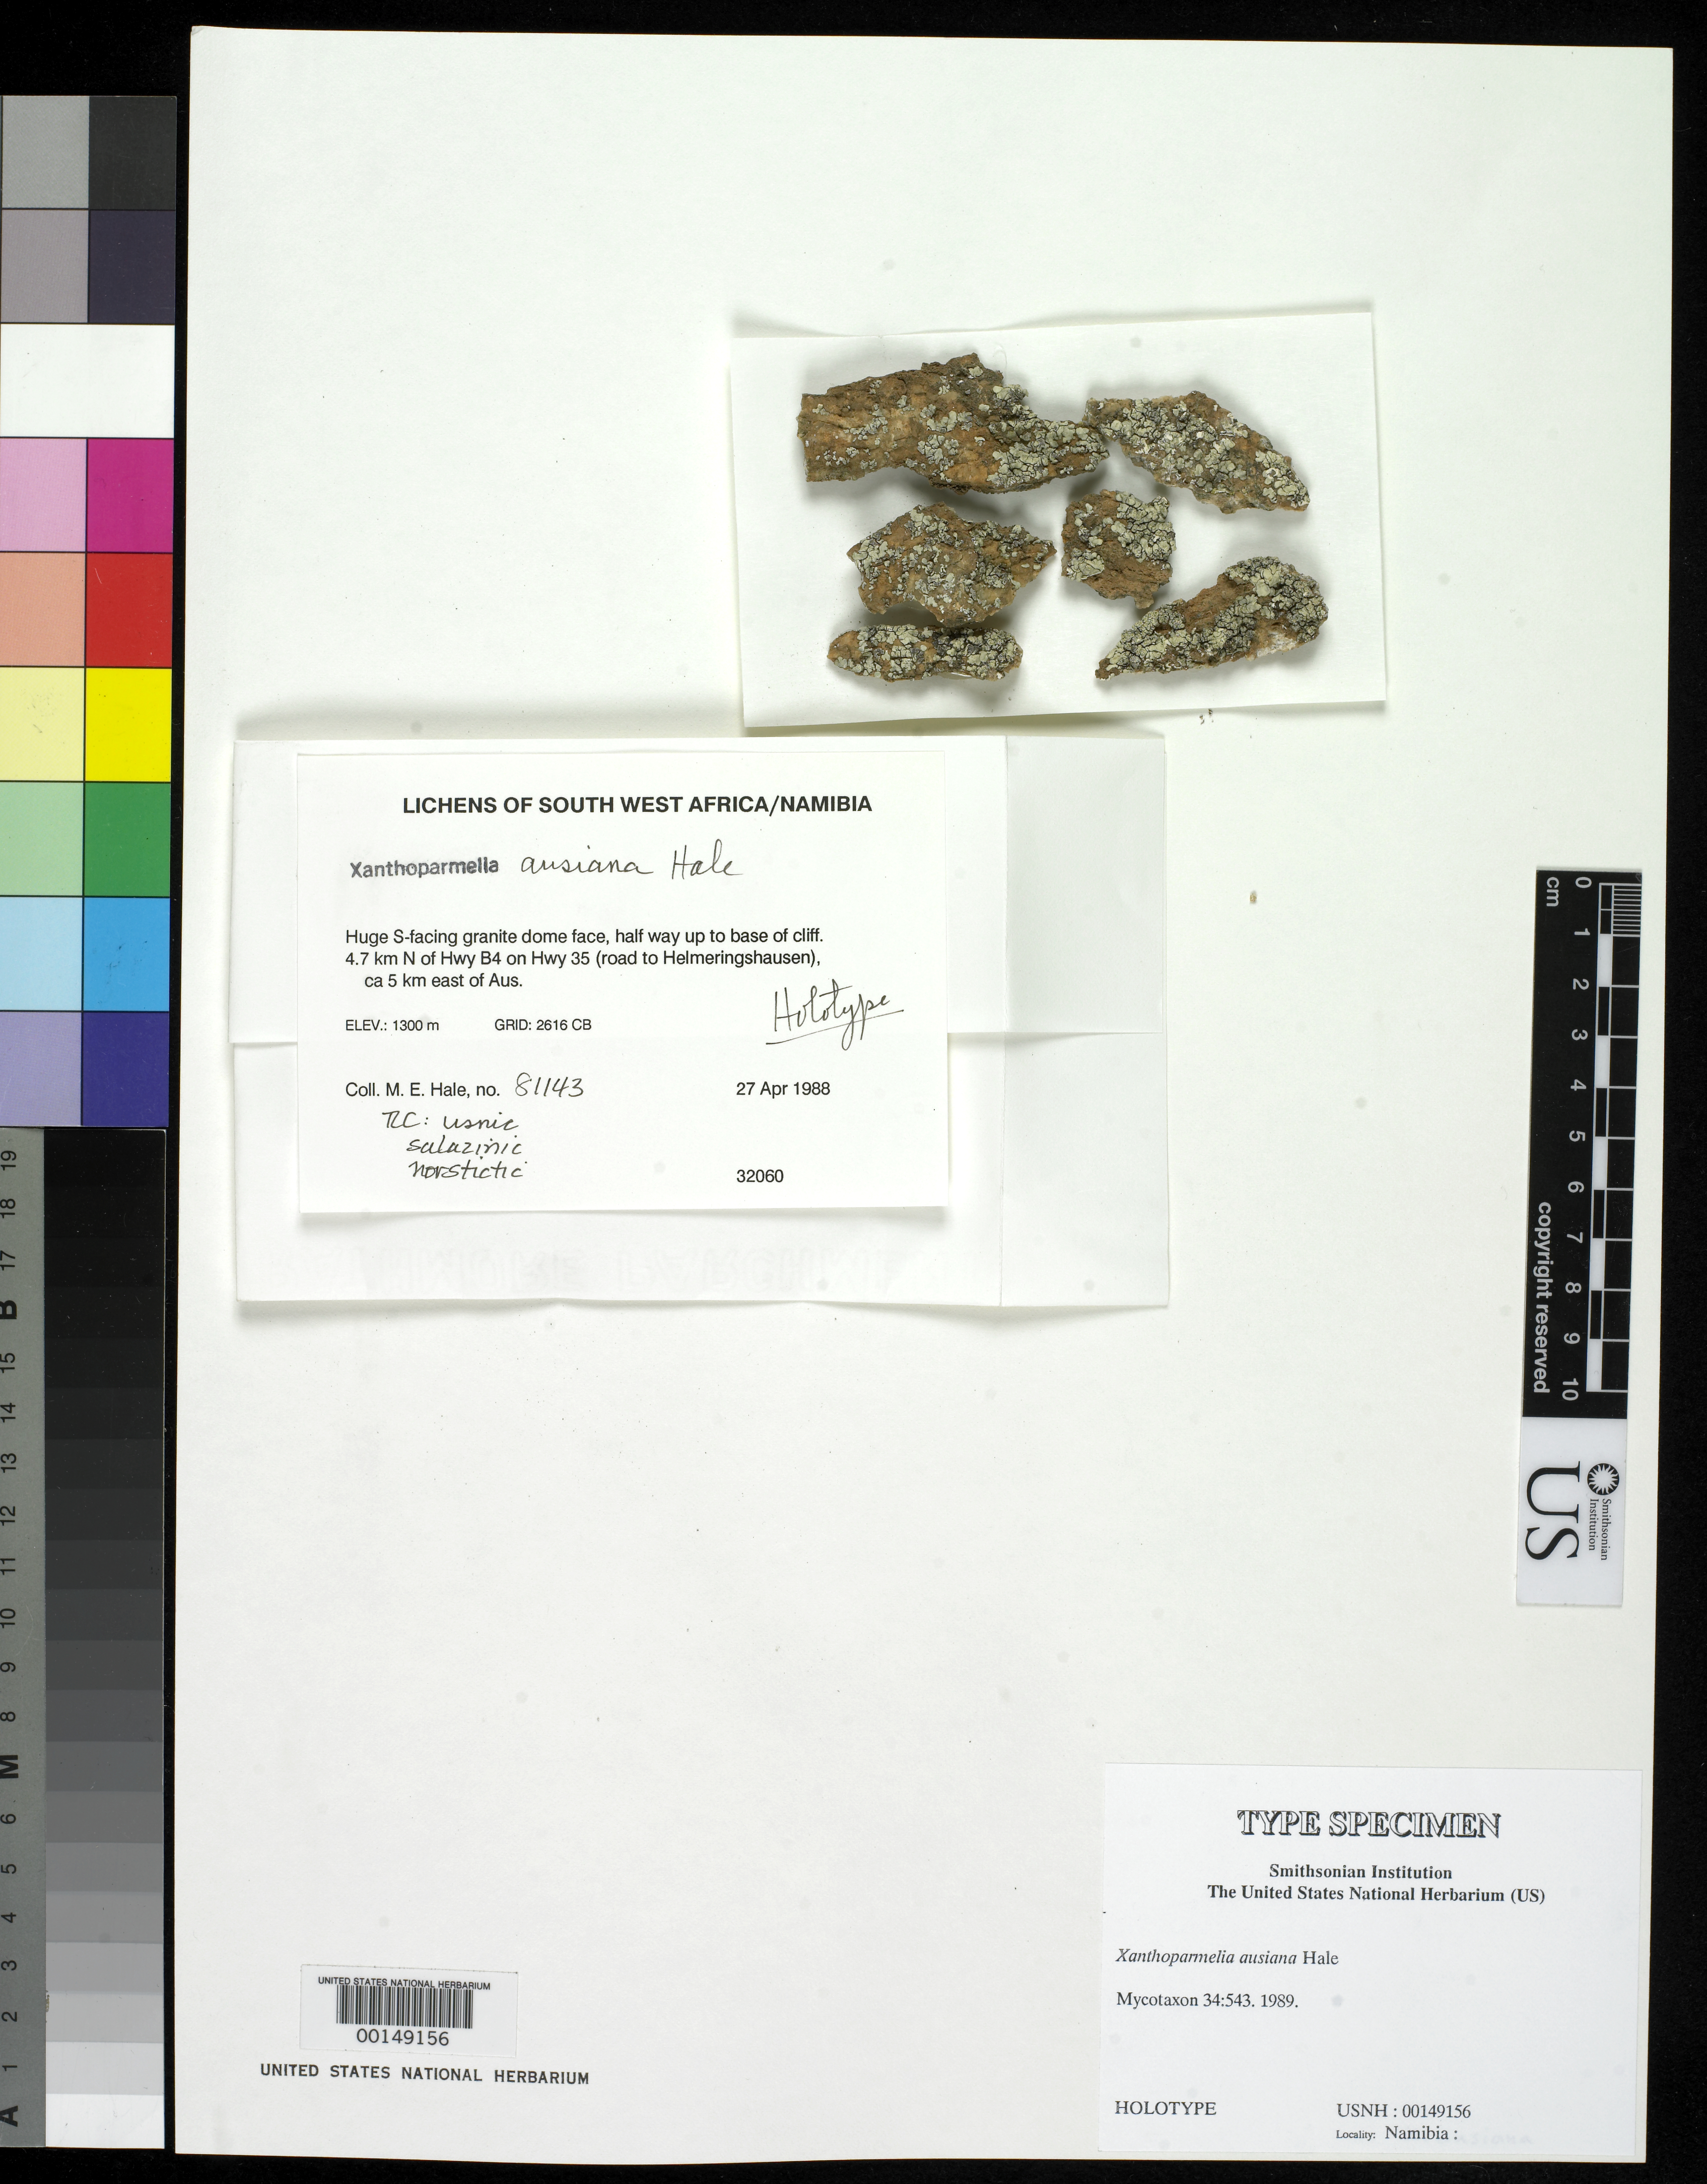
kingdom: Fungi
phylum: Ascomycota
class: Lecanoromycetes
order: Lecanorales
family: Parmeliaceae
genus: Xanthoparmelia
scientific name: Xanthoparmelia ausiana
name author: Hale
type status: Holotype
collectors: M. Hale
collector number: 81143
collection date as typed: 27 Apr 1988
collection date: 1988-04-27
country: Namibia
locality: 4.7 km N of Hwy B4 on Hwy 35, road to Helmeringshausen, ca. 5 km E of Aus, S-facing granite dome, half way up base of Cliff.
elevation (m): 1300